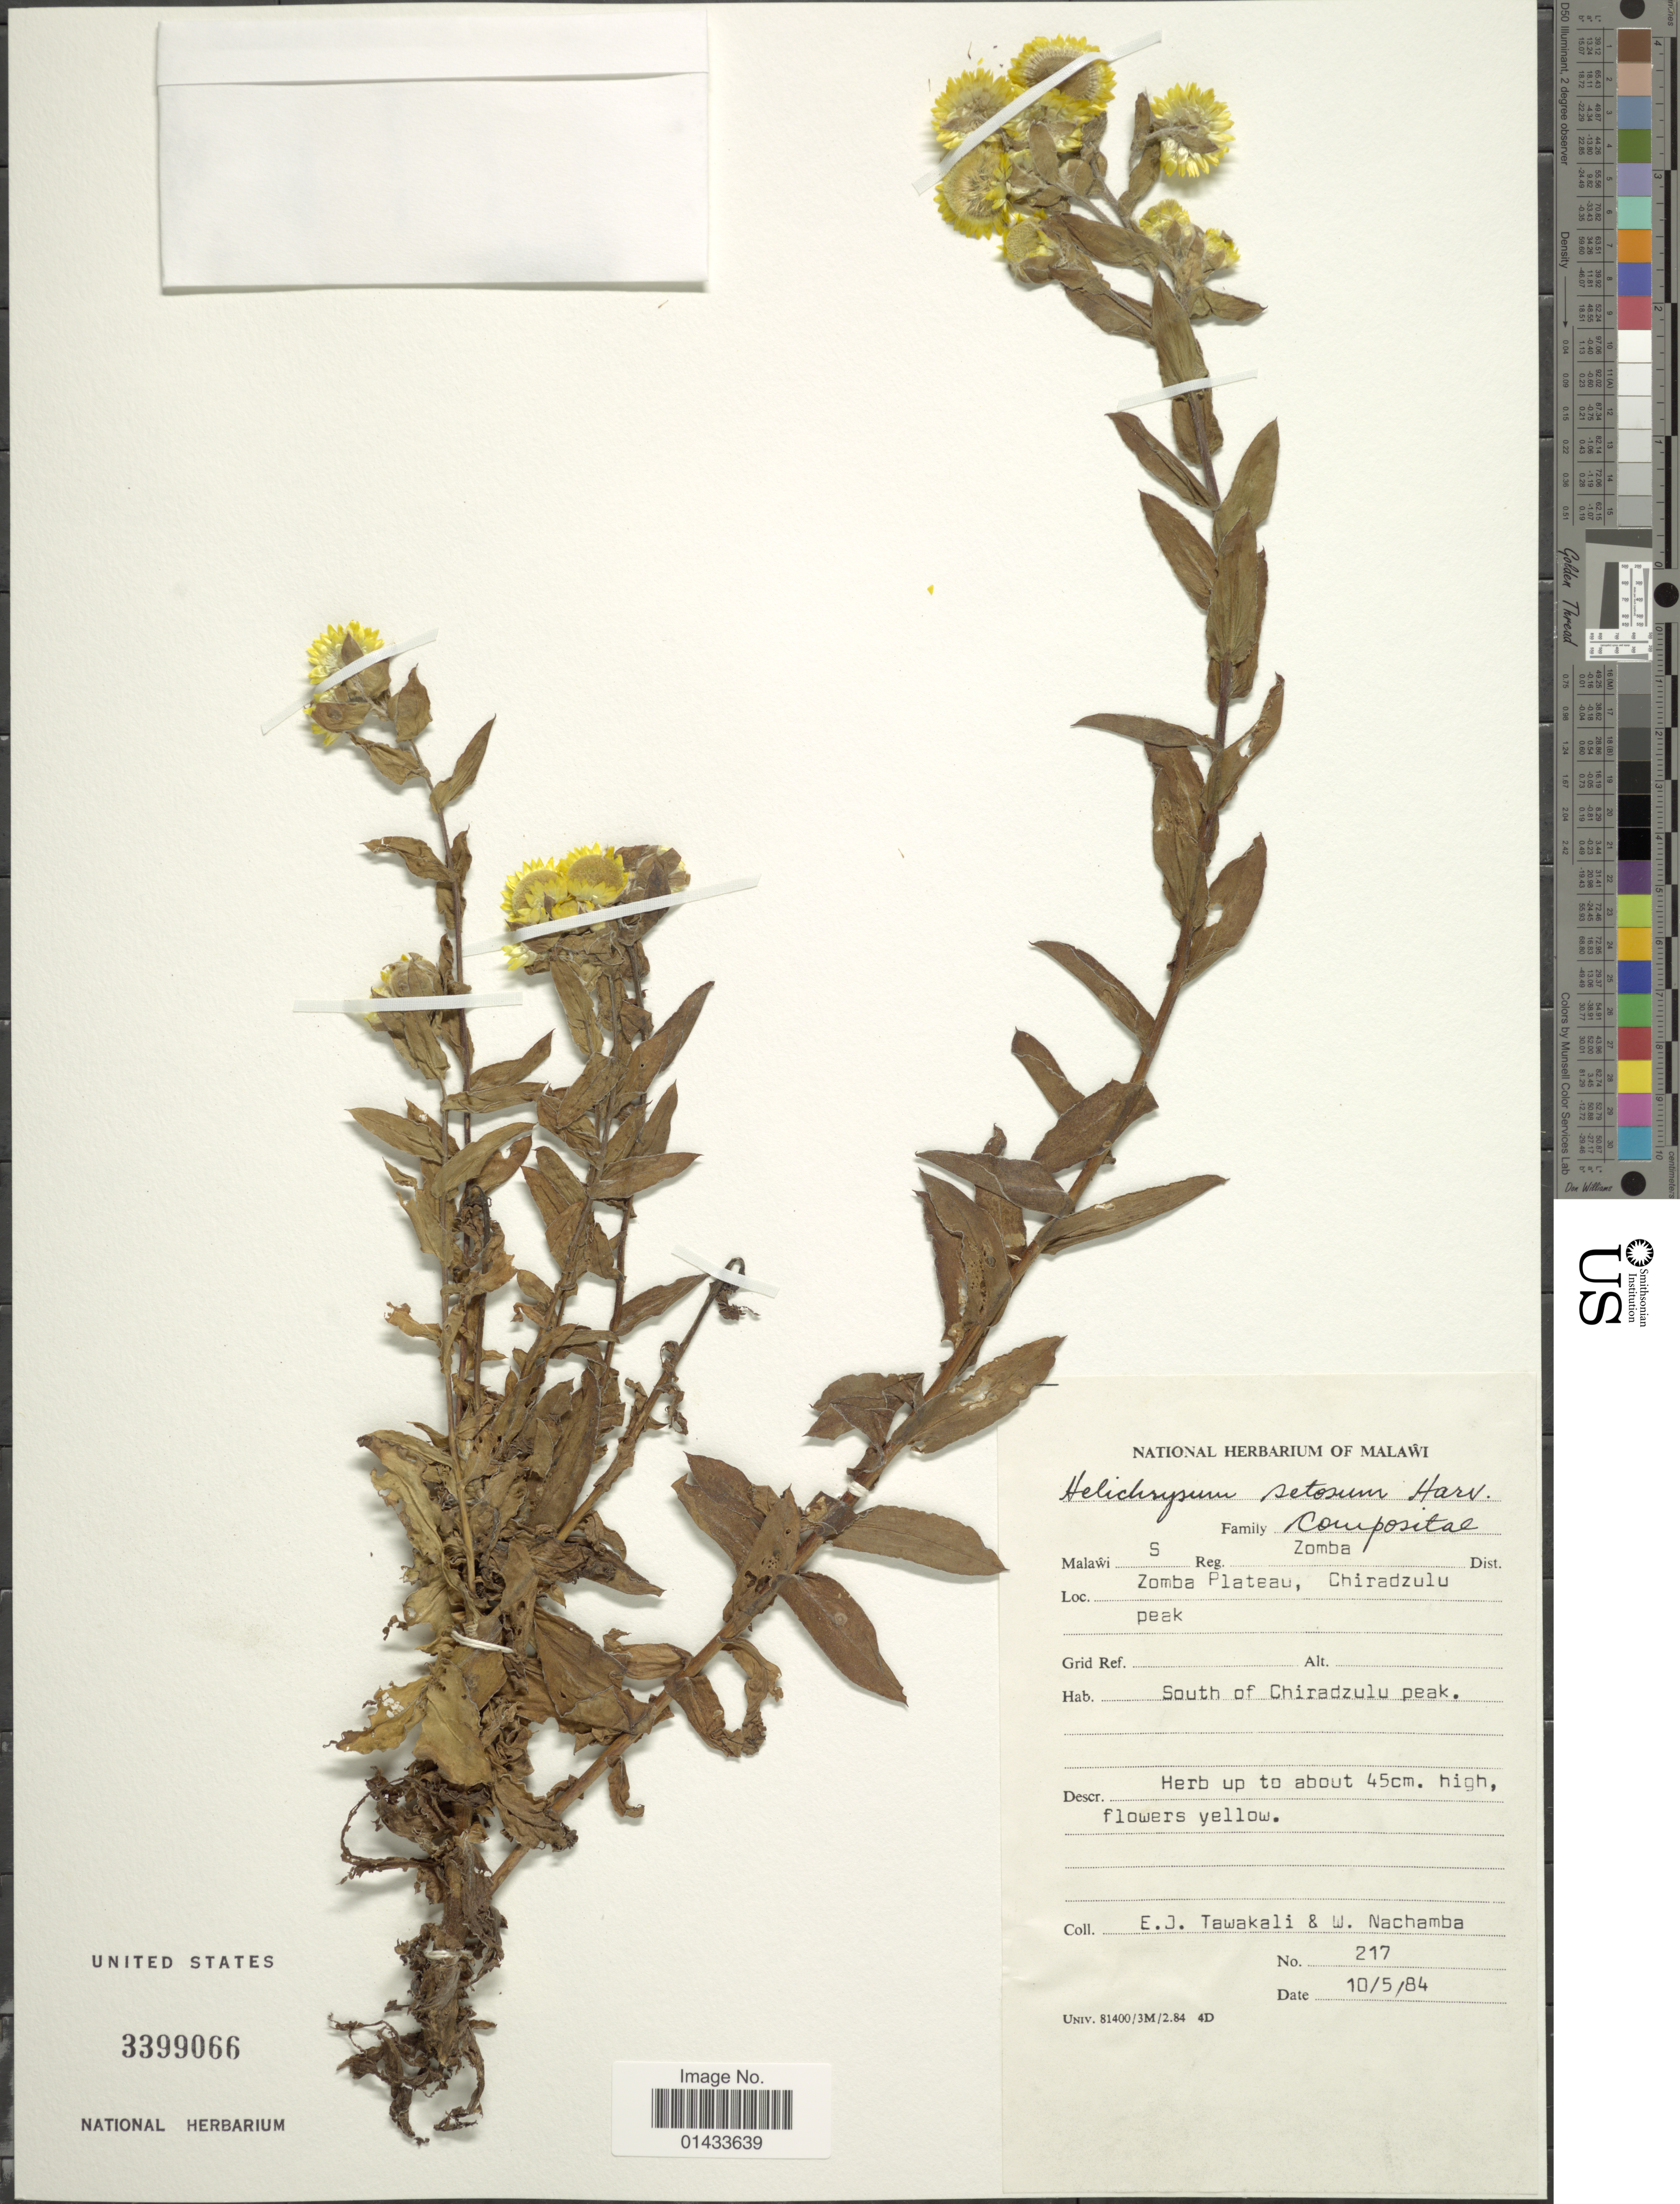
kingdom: Plantae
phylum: Tracheophyta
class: Magnoliopsida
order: Asterales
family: Asteraceae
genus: Helichrysum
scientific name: Helichrysum setosum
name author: Harv.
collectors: E. Tawakali & W. Nachamba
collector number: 217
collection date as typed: Transcribed d/m/y: 10/5/84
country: Malawi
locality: Malawi S, Reg. Zomba Dist. Zomba Plateau, Chiradzulu, South of Chiradzulu peak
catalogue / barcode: US 3399066